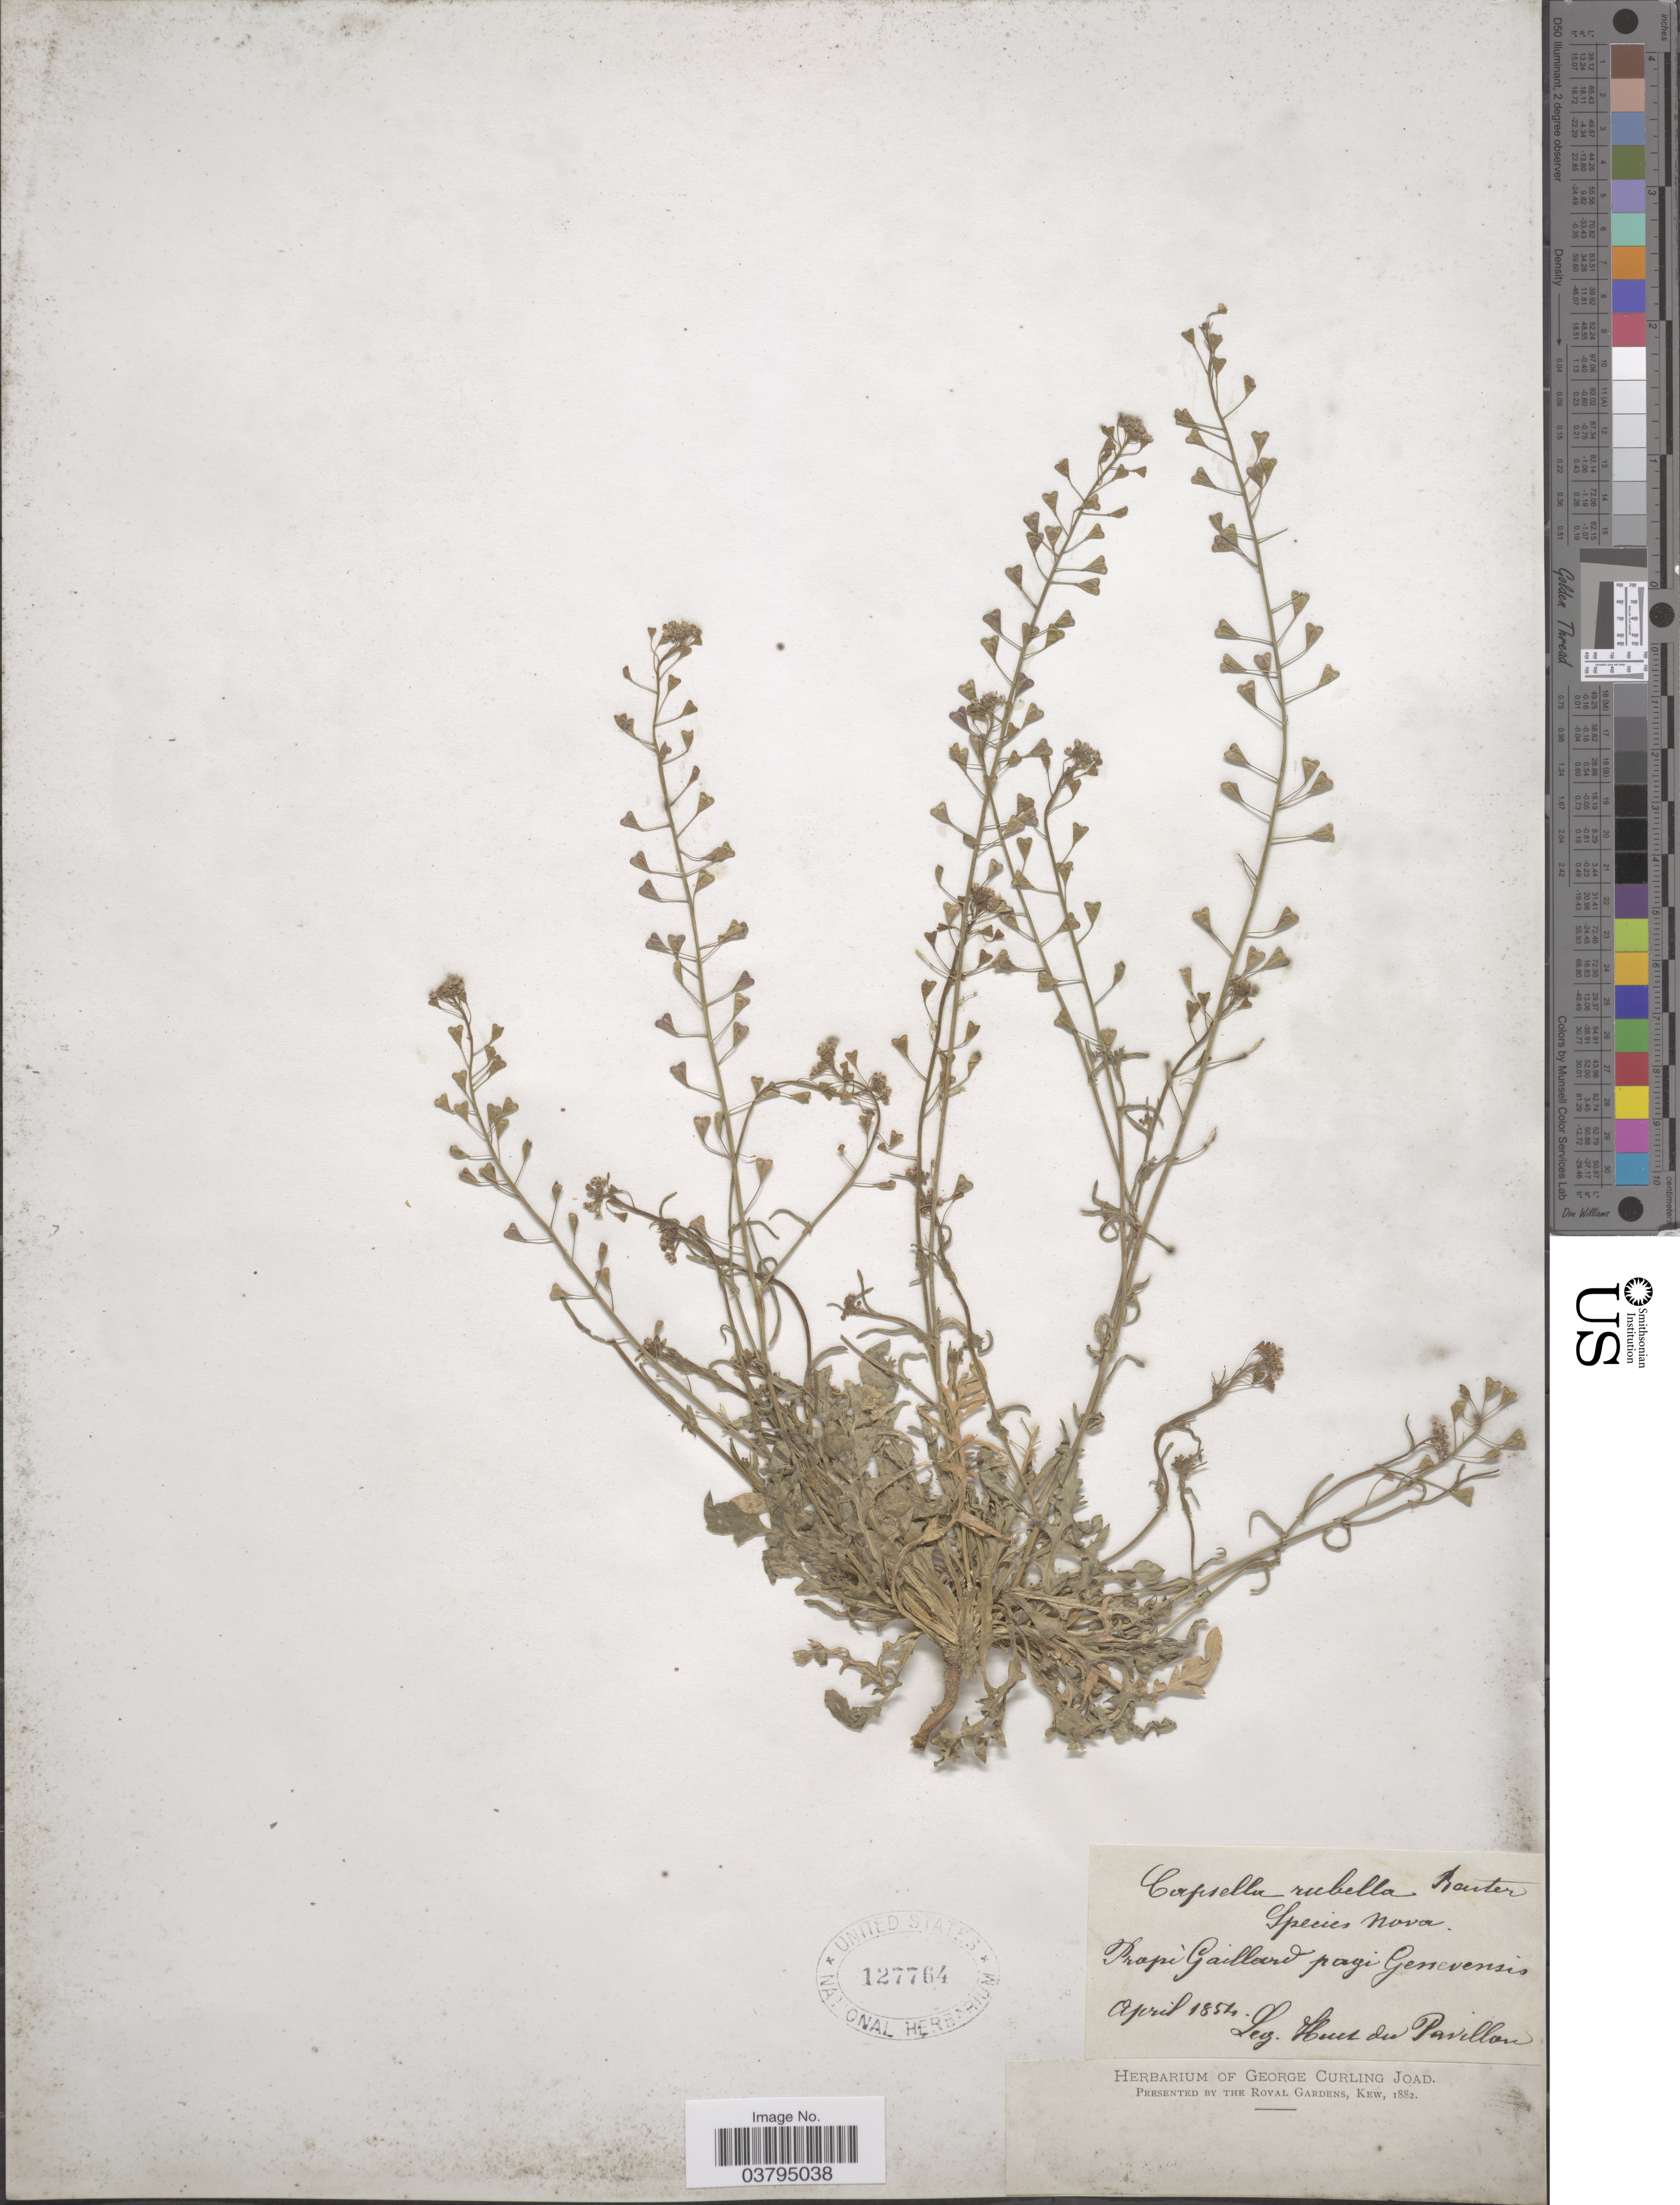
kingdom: Plantae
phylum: Tracheophyta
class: Magnoliopsida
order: Brassicales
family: Brassicaceae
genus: Capsella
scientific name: Capsella rubella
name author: Reut.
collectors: Huet du Pavillon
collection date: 1854-04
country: Switzerland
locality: Prope Gaillard pagi Genevensis.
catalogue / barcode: US 127764